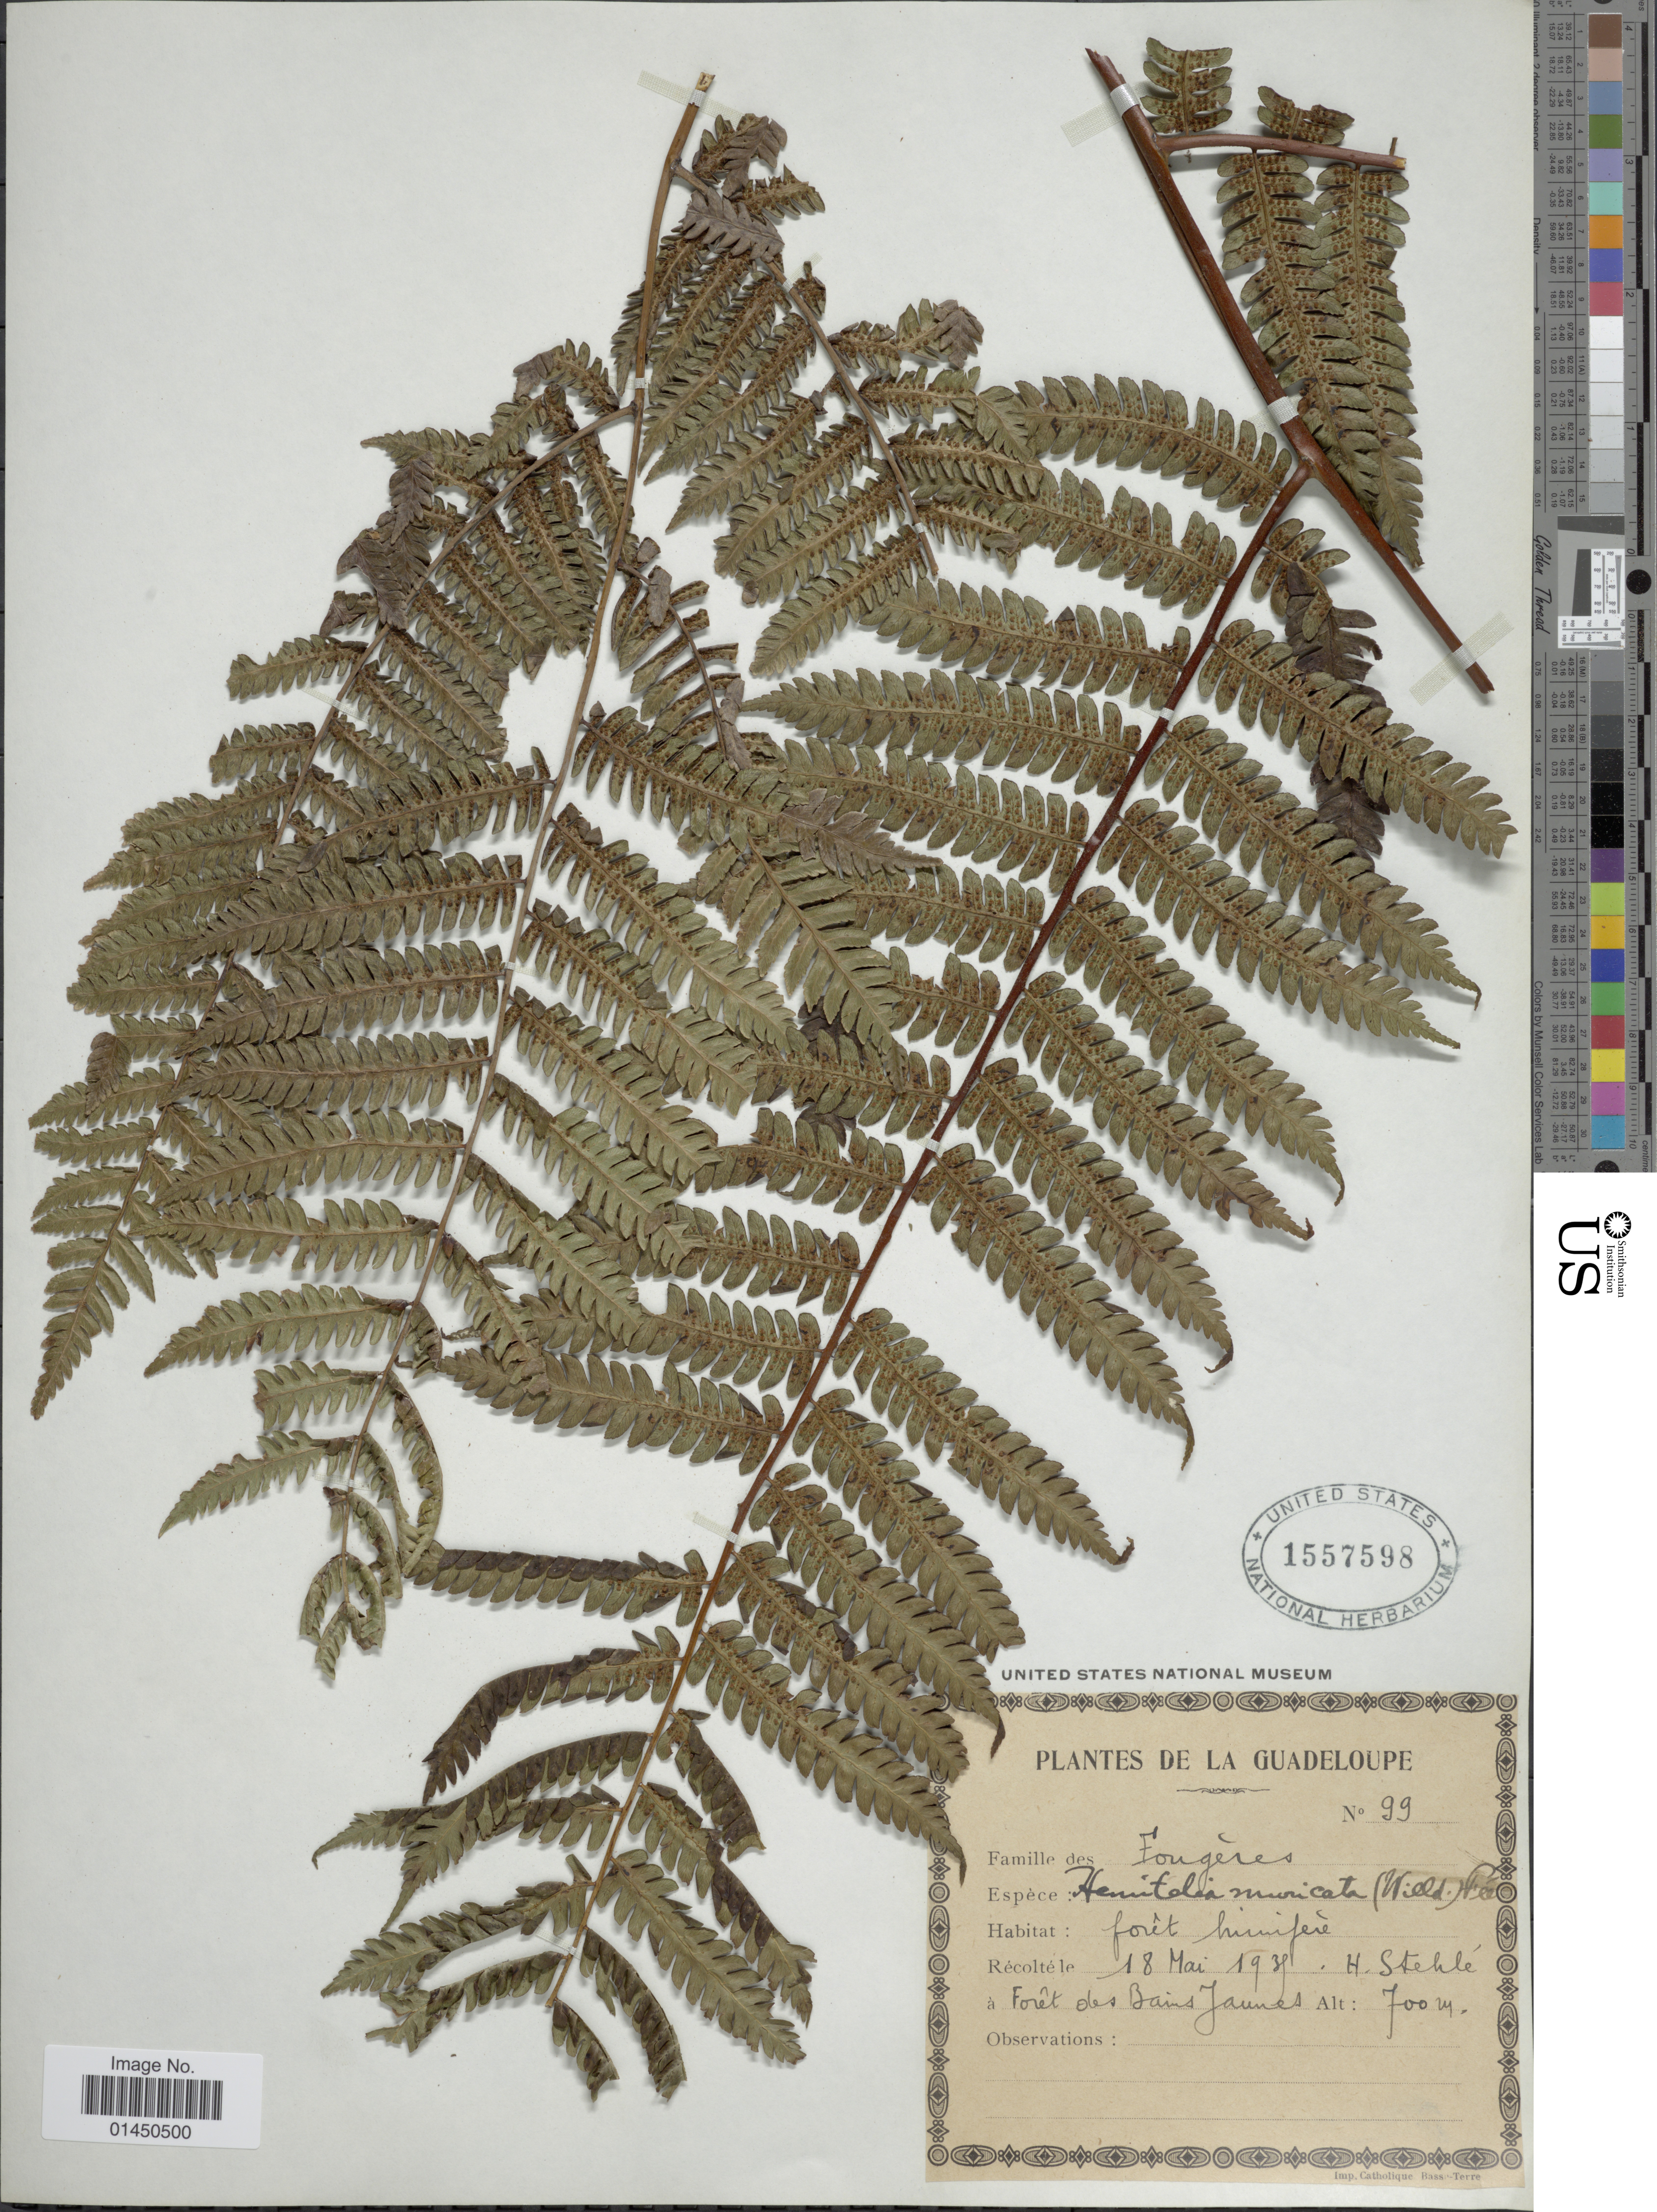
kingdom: Plantae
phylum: Tracheophyta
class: Polypodiopsida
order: Cyatheales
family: Cyatheaceae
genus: Cyathea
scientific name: Cyathea muricata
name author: (Willd.) Fée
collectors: H. Stehlé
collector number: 99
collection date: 1939-05-18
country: Guadeloupe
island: Leeward Is.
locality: Forêt des Bains Jaunes.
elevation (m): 700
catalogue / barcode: US 1557598